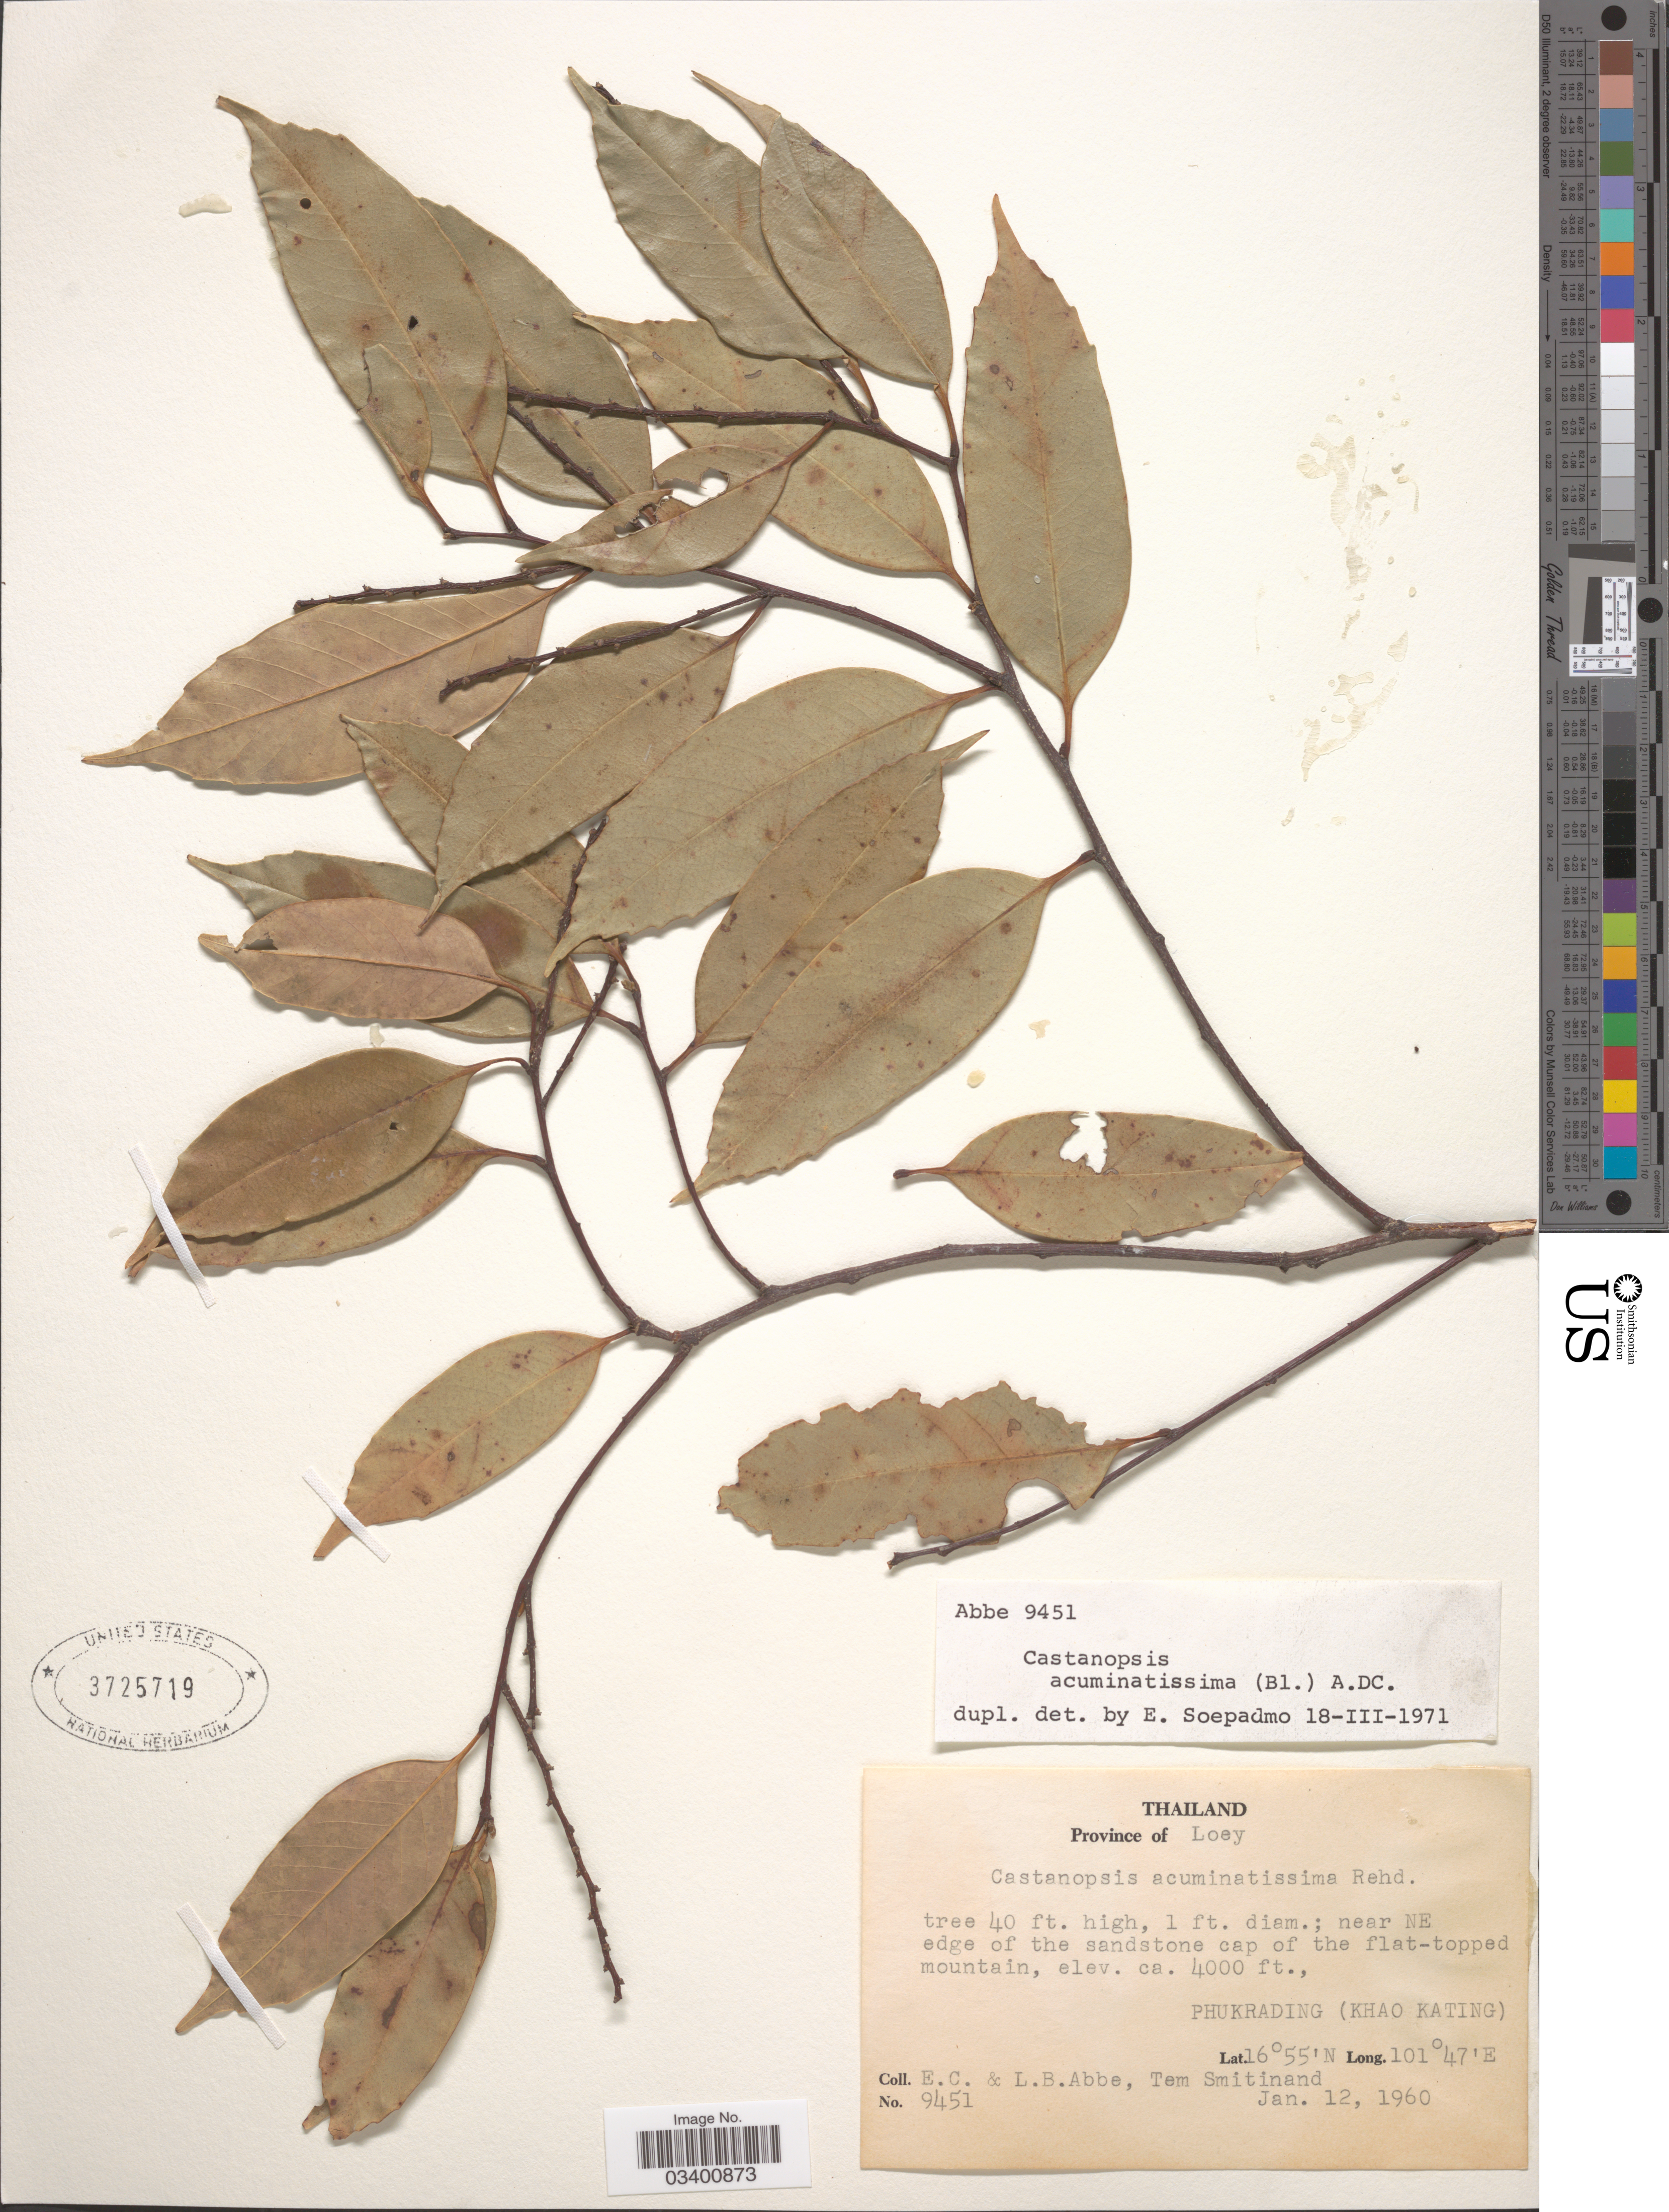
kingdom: Plantae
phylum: Tracheophyta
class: Magnoliopsida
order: Fagales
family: Fagaceae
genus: Castanopsis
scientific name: Castanopsis acuminatissima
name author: (Blume) A. DC.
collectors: E. C. Abbe, L. B. Abbe & T. Smitinand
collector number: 9451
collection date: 1960-01-12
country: Thailand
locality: Province of Loey. Phukrading (Khao Kating).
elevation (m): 1219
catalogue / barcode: US 3725719